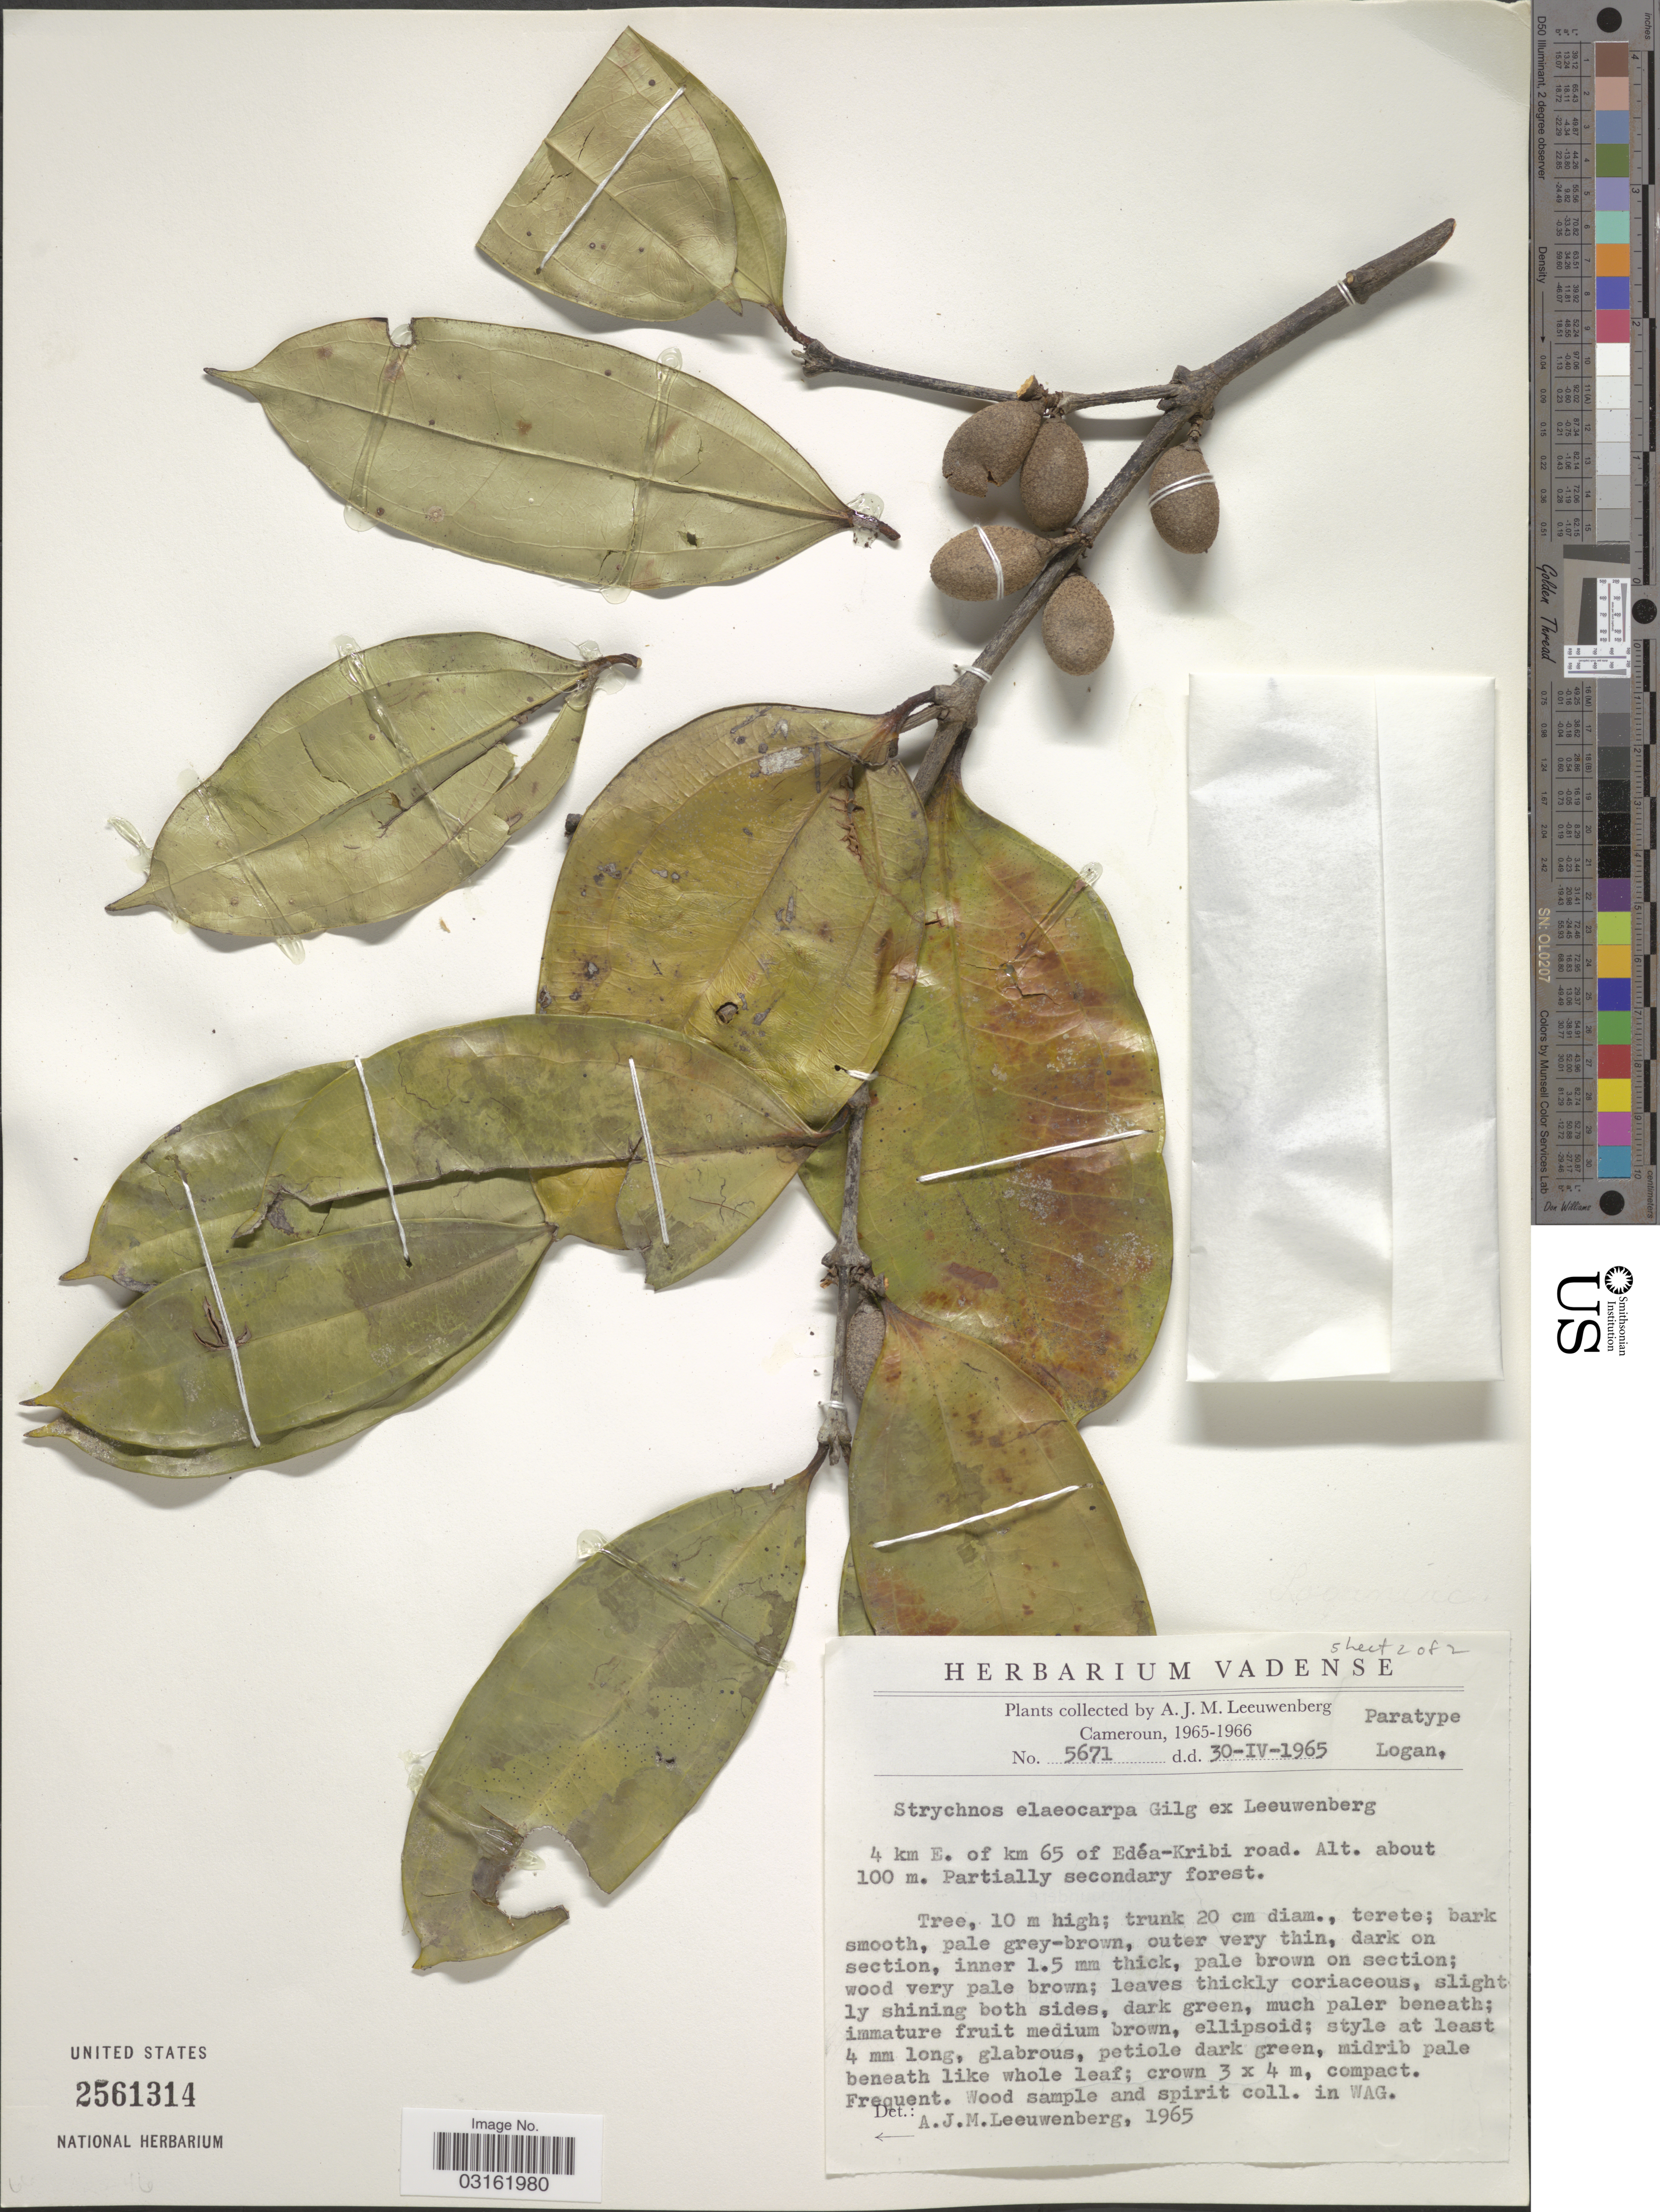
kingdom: Plantae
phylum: Tracheophyta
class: Magnoliopsida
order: Gentianales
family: Loganiaceae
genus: Strychnos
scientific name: Strychnos elaeocarpa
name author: Gilg ex Leeuwenb.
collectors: A. J. M. Leeuwenberg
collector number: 5671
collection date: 1965-04-30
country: Cameroon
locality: Cameroun. 4 km E. of km 65 of Edéa-Kribi road.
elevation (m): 100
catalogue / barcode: US 2561314